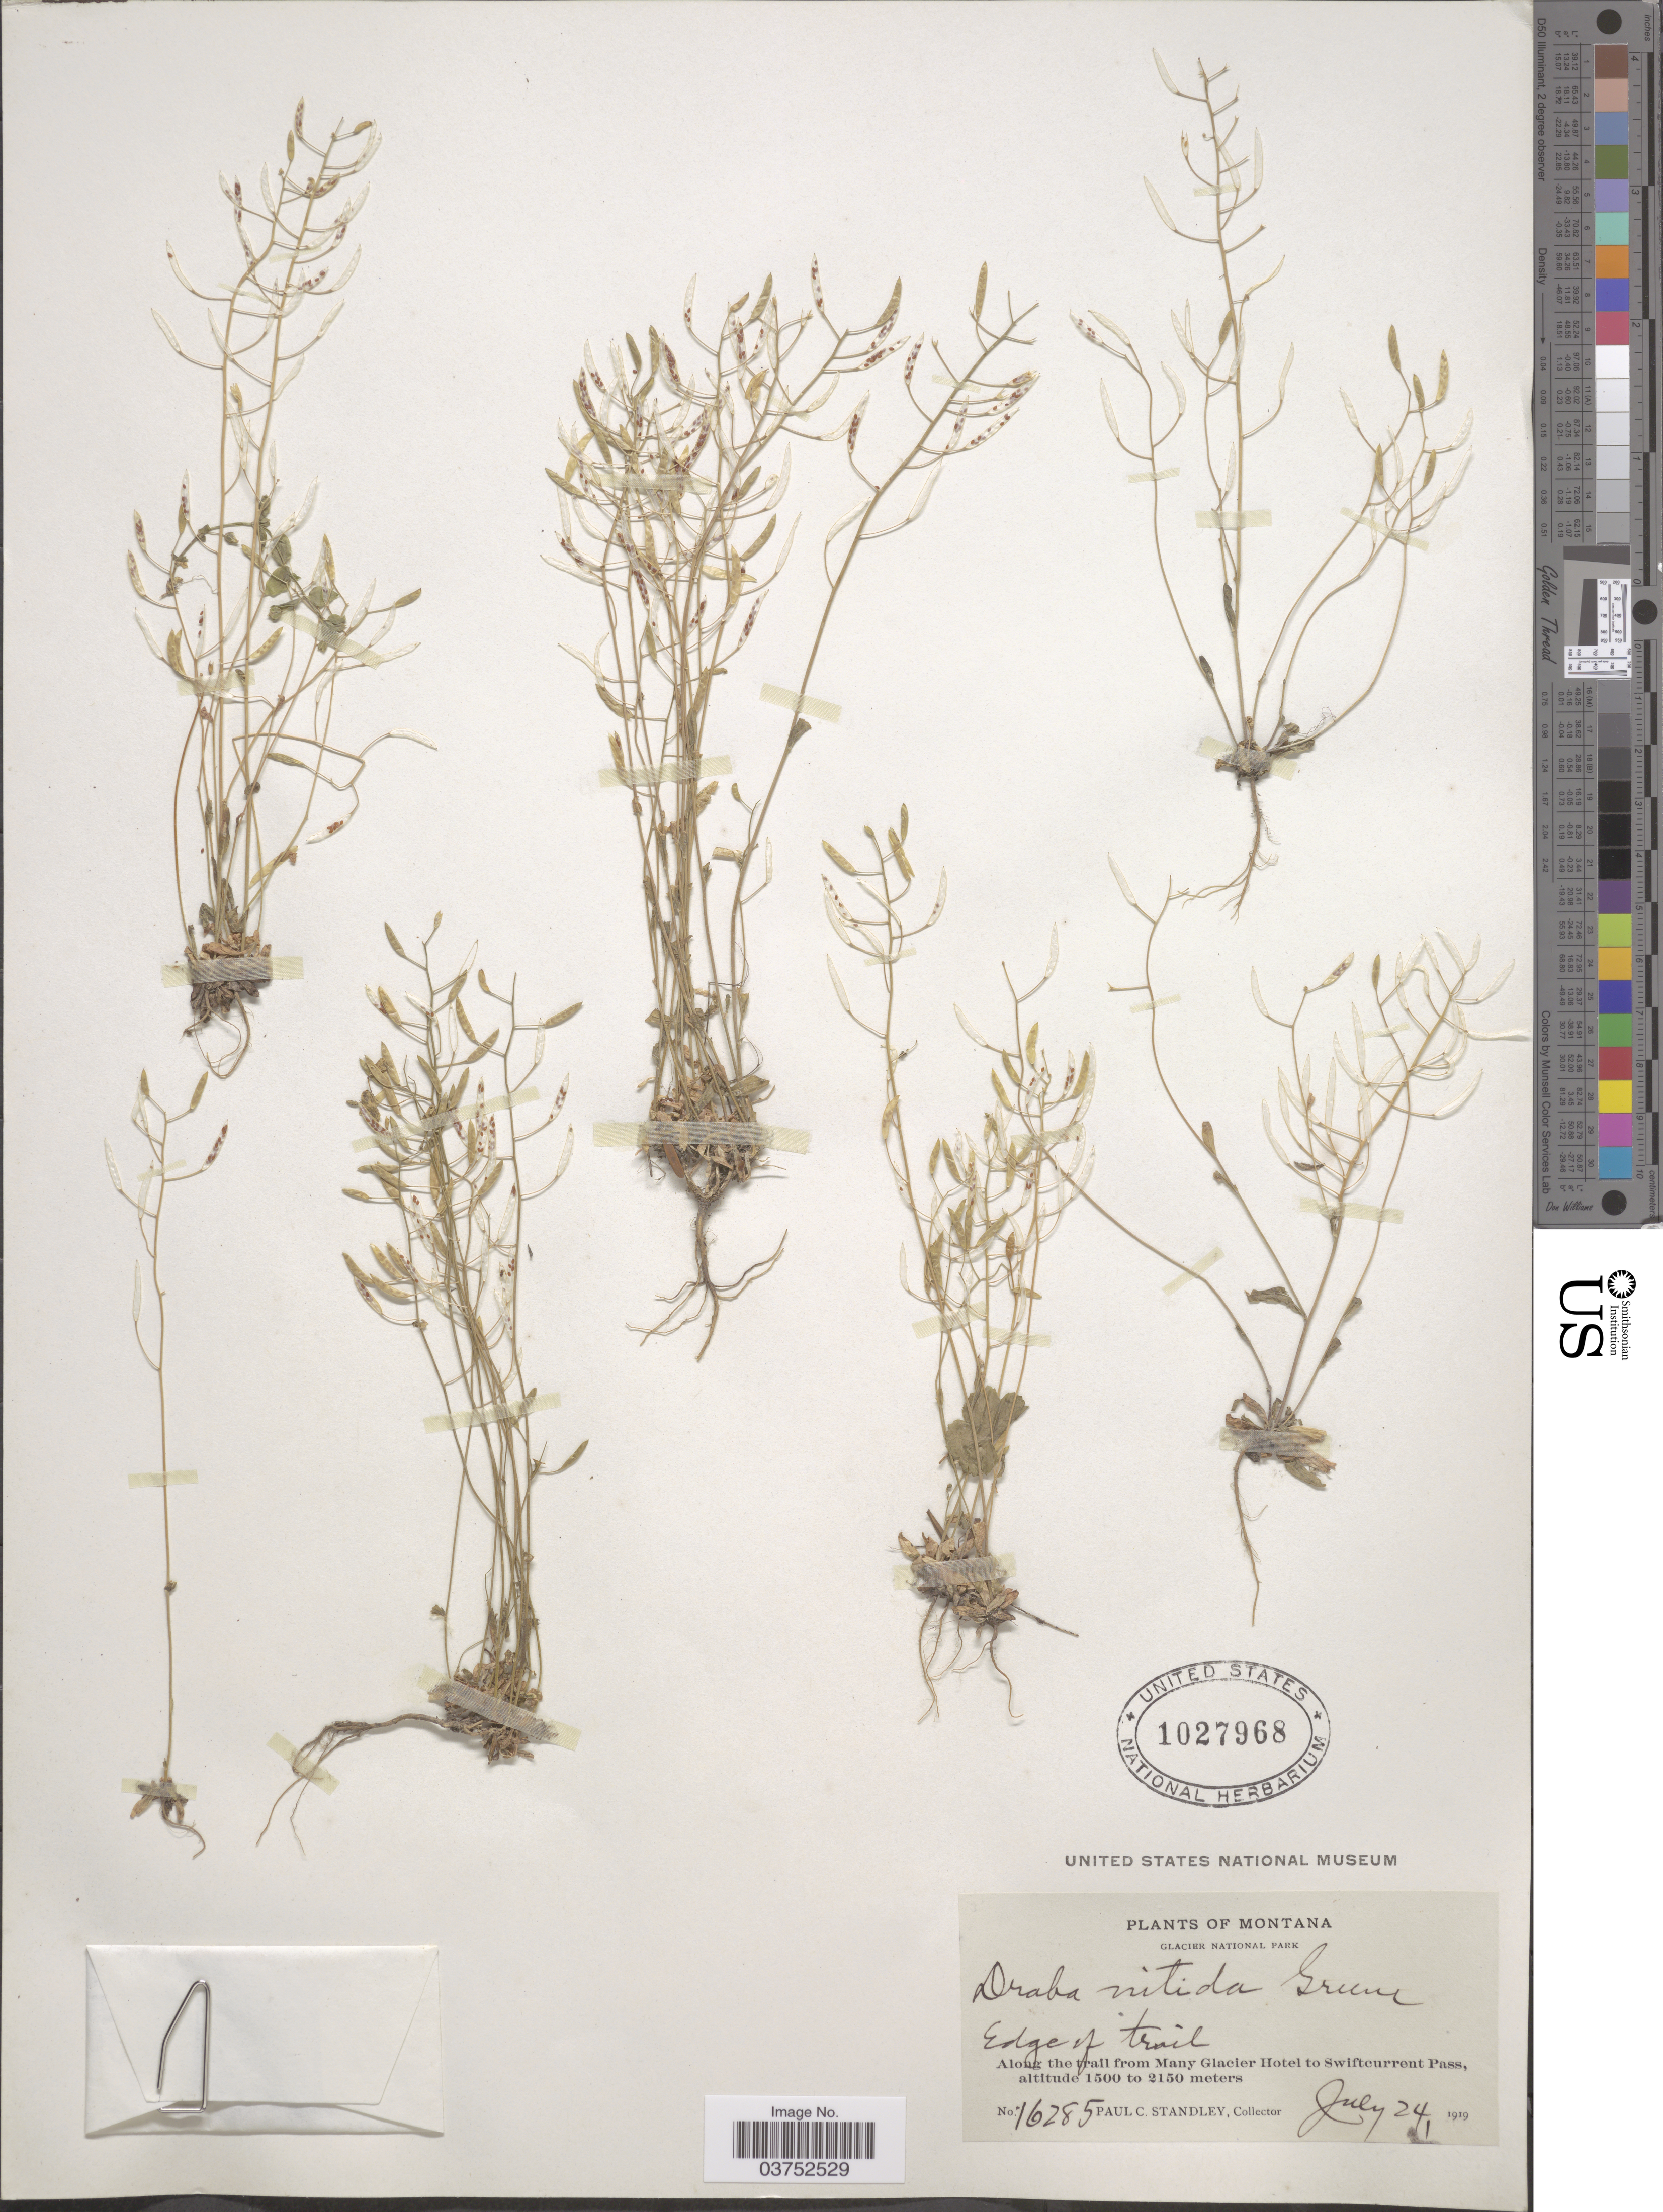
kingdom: Plantae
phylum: Tracheophyta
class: Magnoliopsida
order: Brassicales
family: Brassicaceae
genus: Draba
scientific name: Draba stenoloba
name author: Ledeb.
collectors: P. C. Standley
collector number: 16285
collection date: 1919-07-24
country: United States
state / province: Montana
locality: Glacier National Park. Edge of trail. Along the trail from Many Glacier Hotel to Swiftcurrent Pass.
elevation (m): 1500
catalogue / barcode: US 1027968